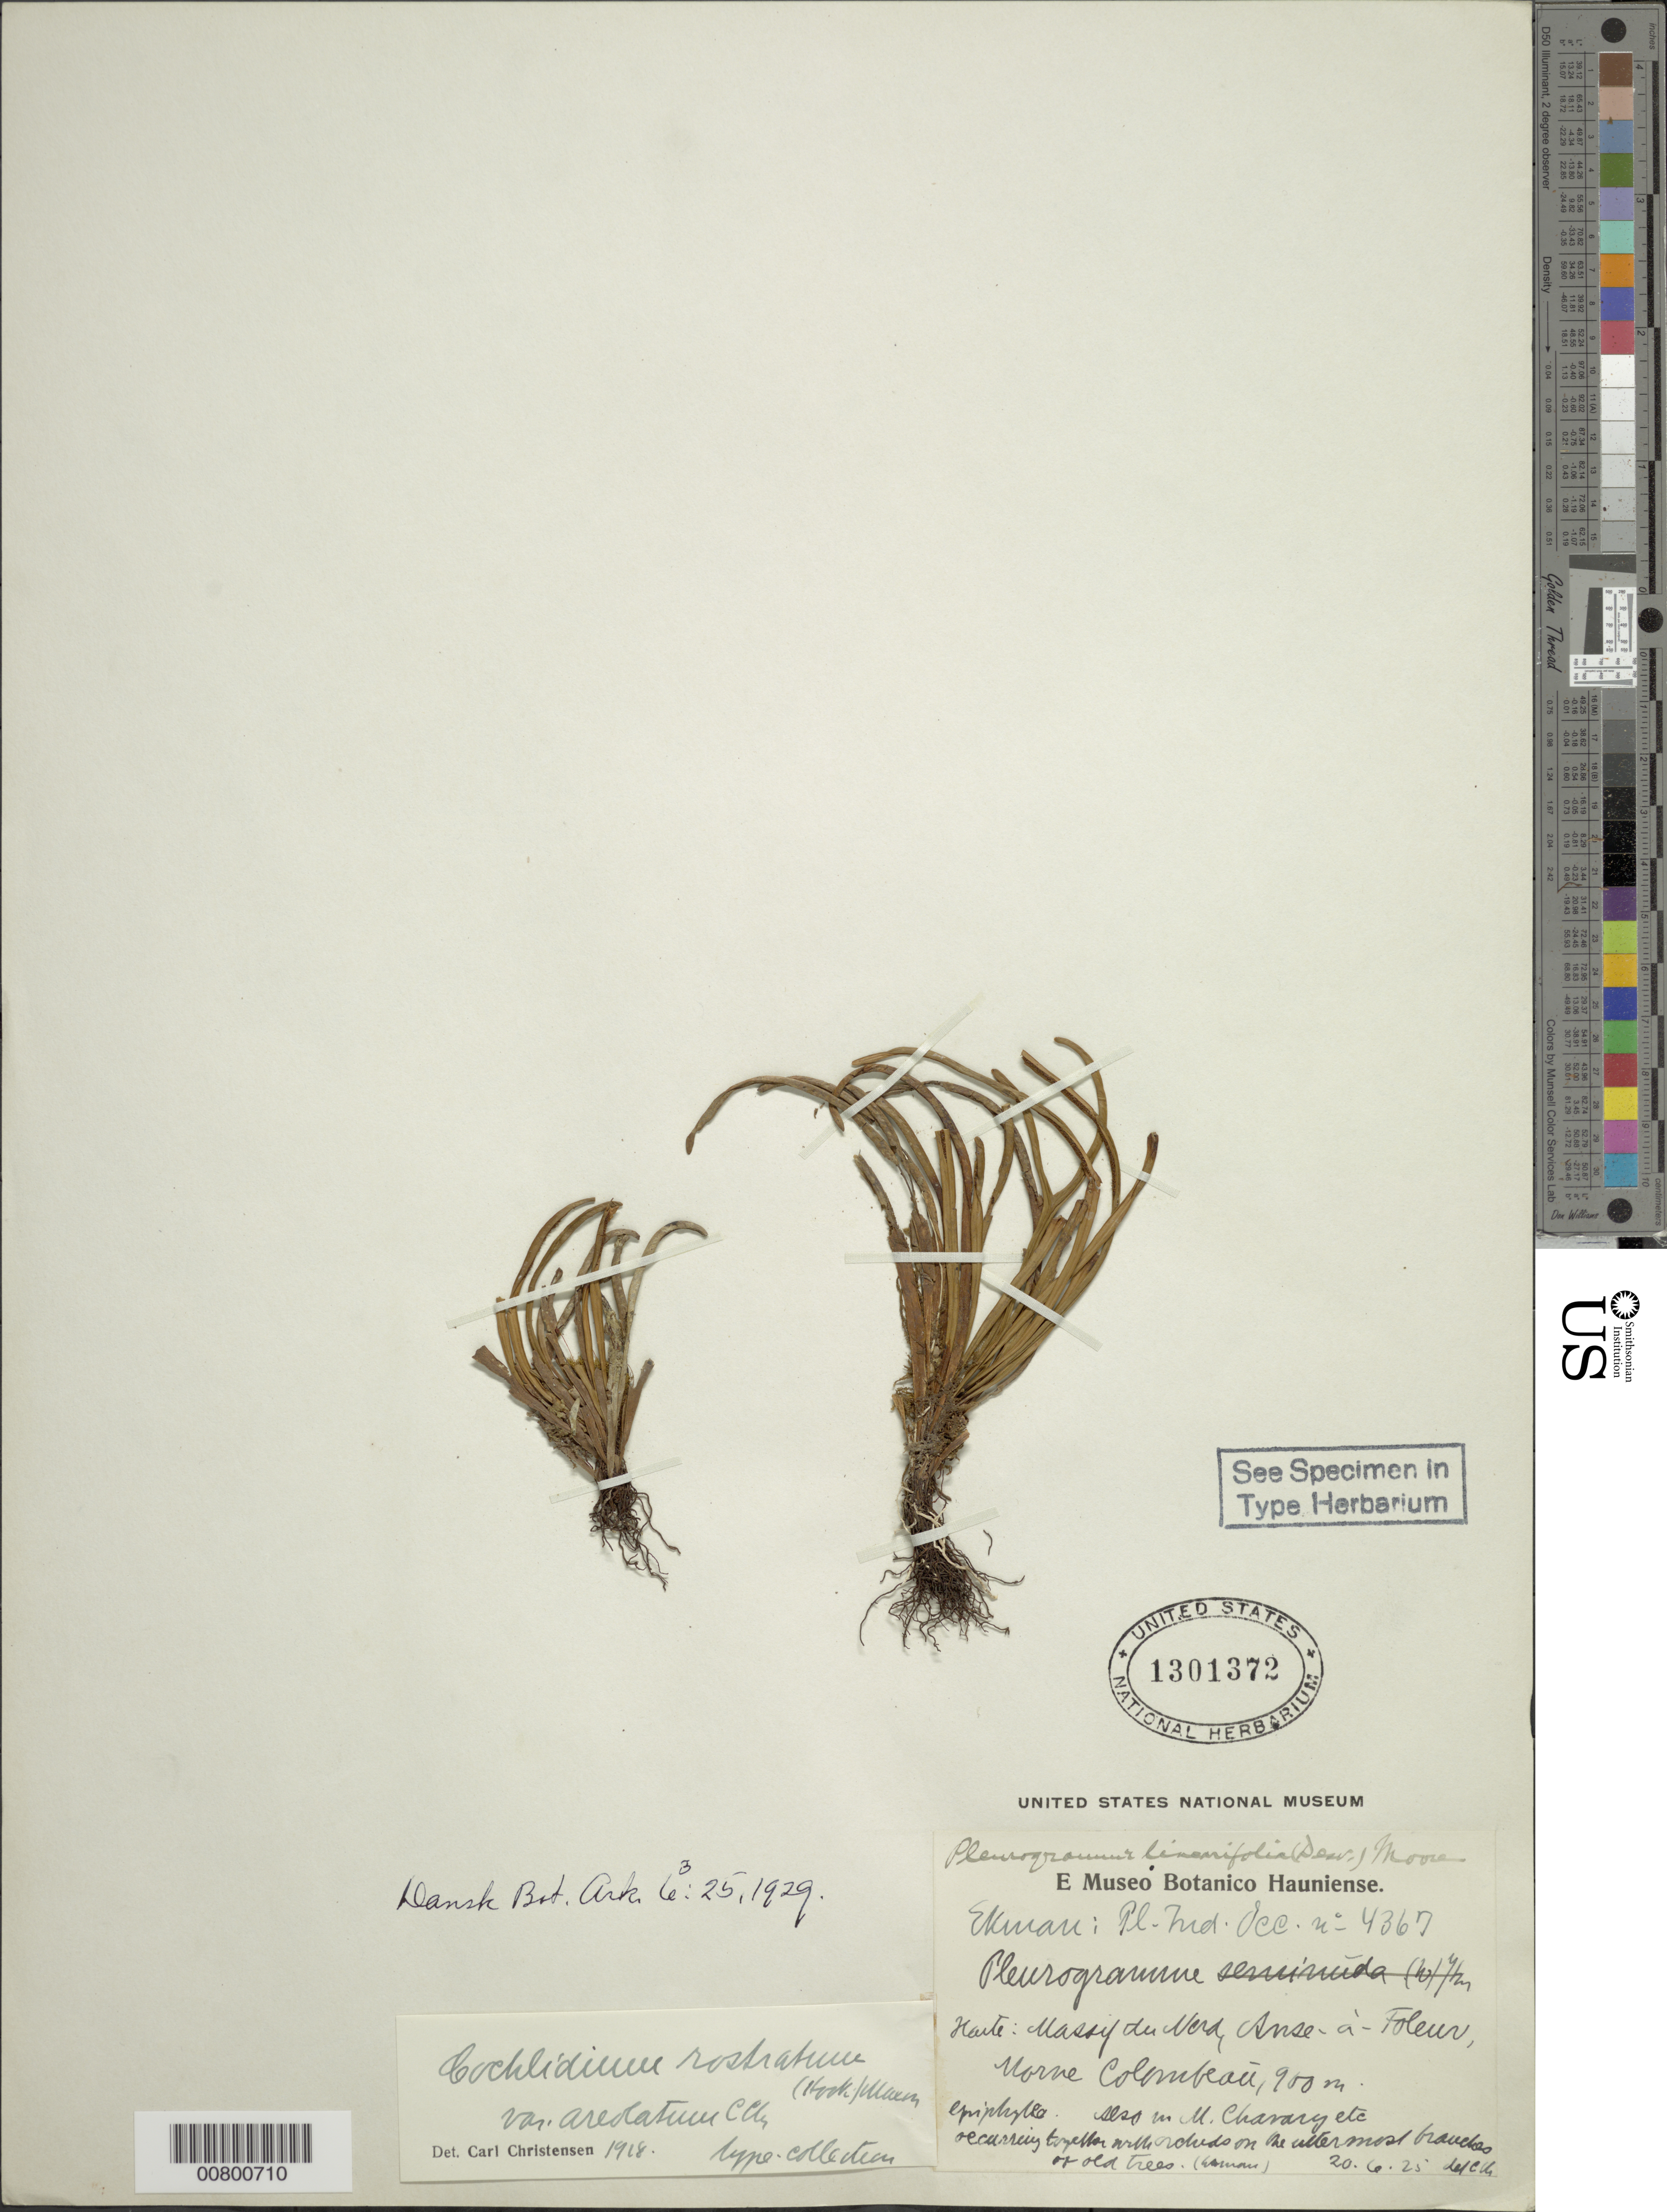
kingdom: Plantae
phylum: Tracheophyta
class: Polypodiopsida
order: Polypodiales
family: Polypodiaceae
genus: Cochlidium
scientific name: Cochlidium rostratum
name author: (Hook.) Maxon ex C. Chr.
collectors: E. L. Ekman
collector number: H 4367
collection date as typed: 20 Jun 1925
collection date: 1925-06-20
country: Haiti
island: Hispaniola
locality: Massif du Nord, Anse à Foleur, Morne Colombeaú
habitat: On old trees, occurring together with orchids on outermost branches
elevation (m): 900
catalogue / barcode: US 1301372